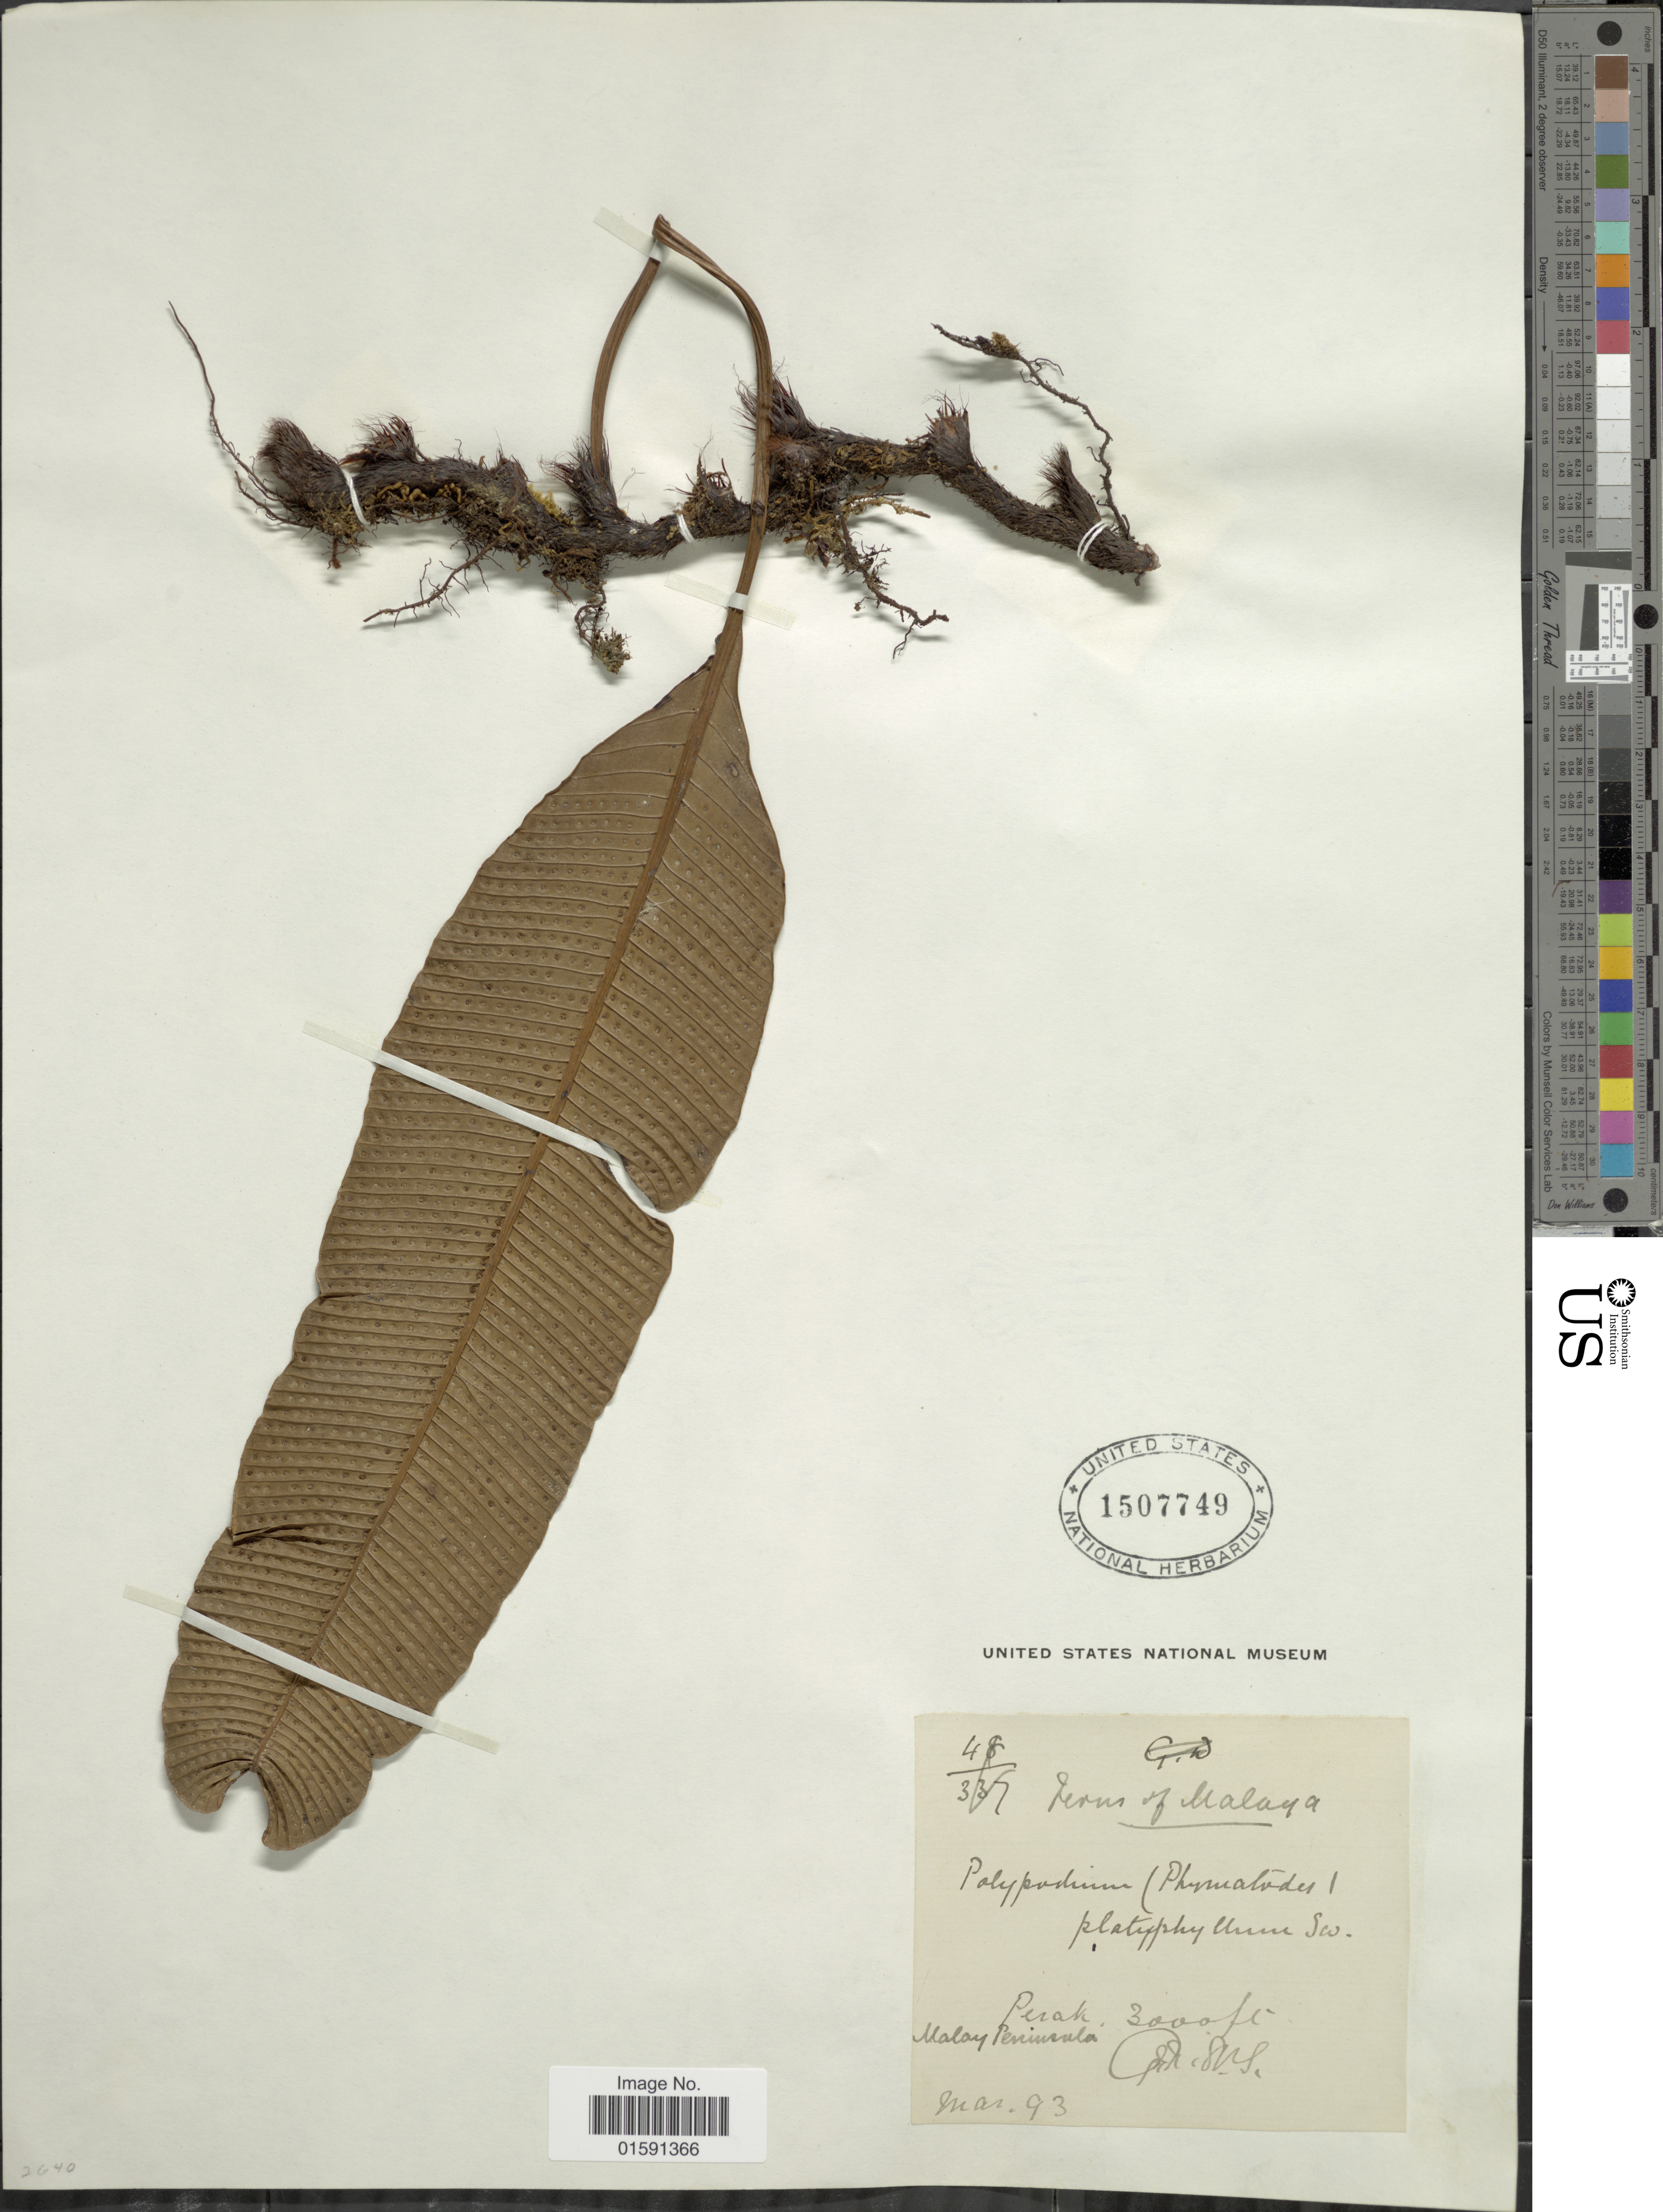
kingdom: Plantae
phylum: Tracheophyta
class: Polypodiopsida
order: Polypodiales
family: Polypodiaceae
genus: Selliguea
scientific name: Selliguea platyphylla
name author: (Sw.) Ching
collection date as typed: Transcribed d/m/y: /3/93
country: Malaysia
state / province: Perak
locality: Malay Peninsula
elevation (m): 914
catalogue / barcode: US 1507749